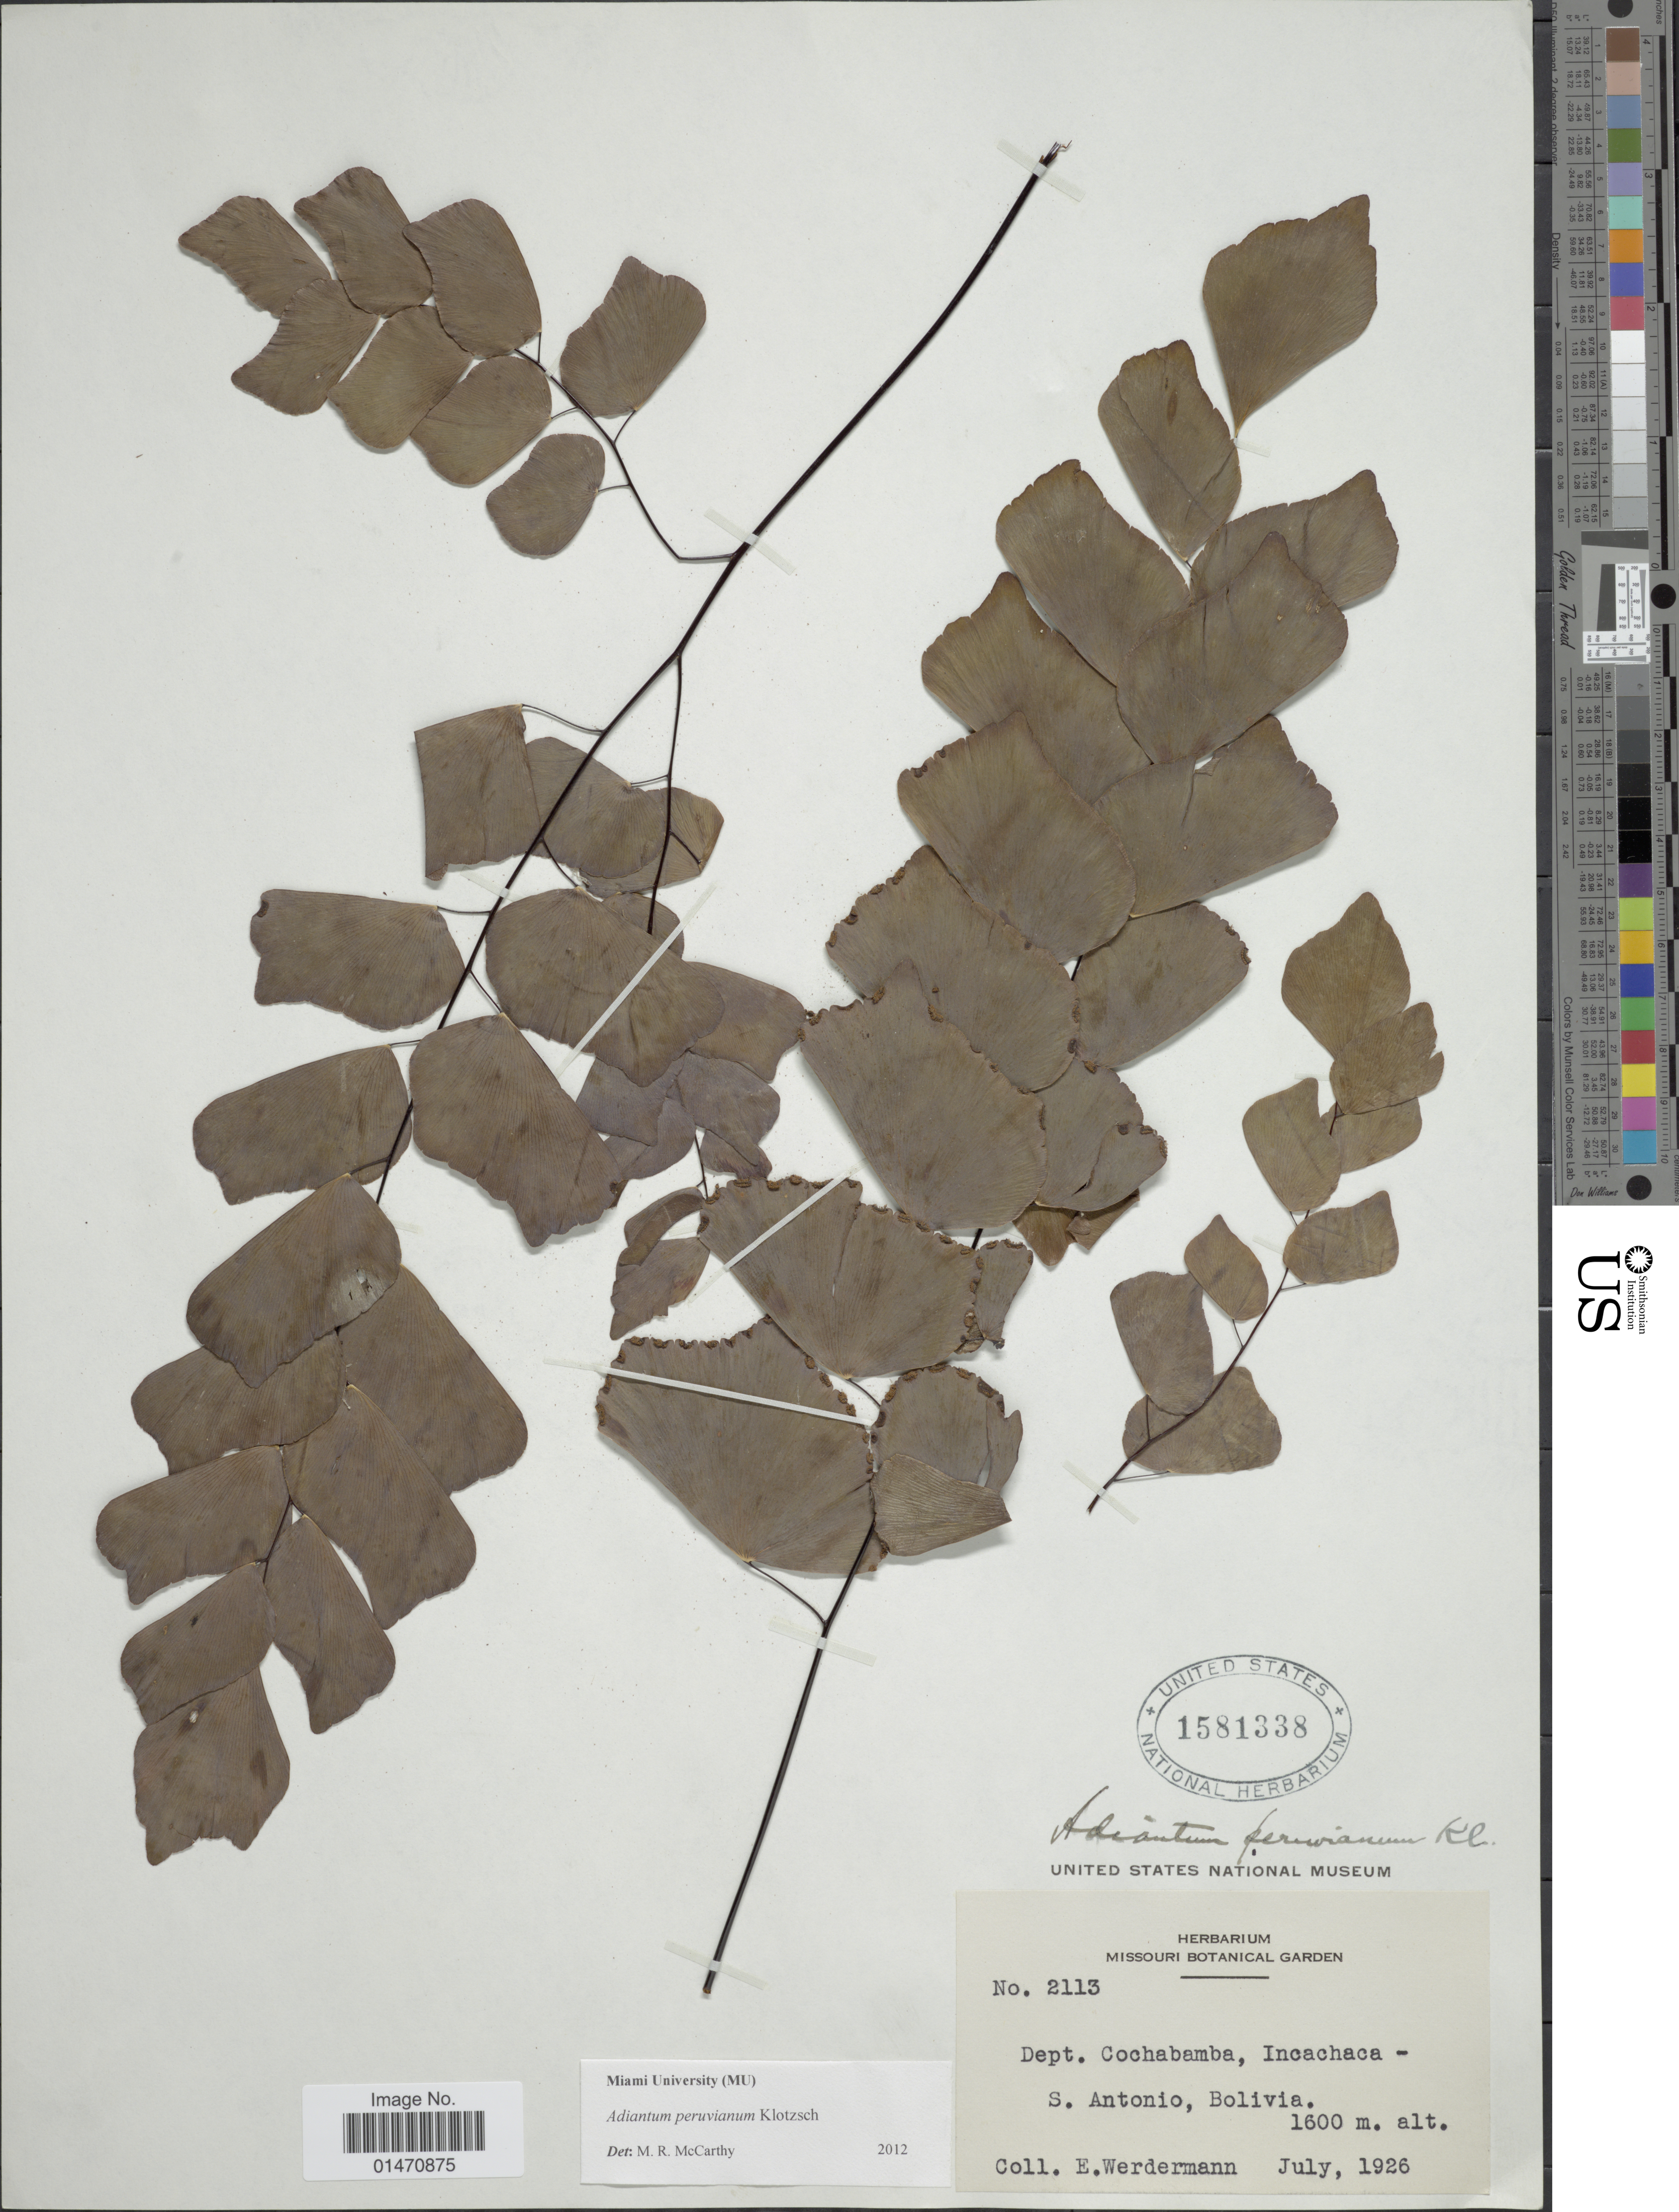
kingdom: Plantae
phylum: Tracheophyta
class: Polypodiopsida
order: Polypodiales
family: Pteridaceae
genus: Adiantum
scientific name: Adiantum peruvianum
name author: Klotzsch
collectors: E. Wedermann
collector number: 2113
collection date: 1926-07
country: Bolivia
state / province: Cochabamba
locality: Dept. Cochabamba, Incachaca-S. Antonio, Bolivia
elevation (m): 1600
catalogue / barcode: US 1581338